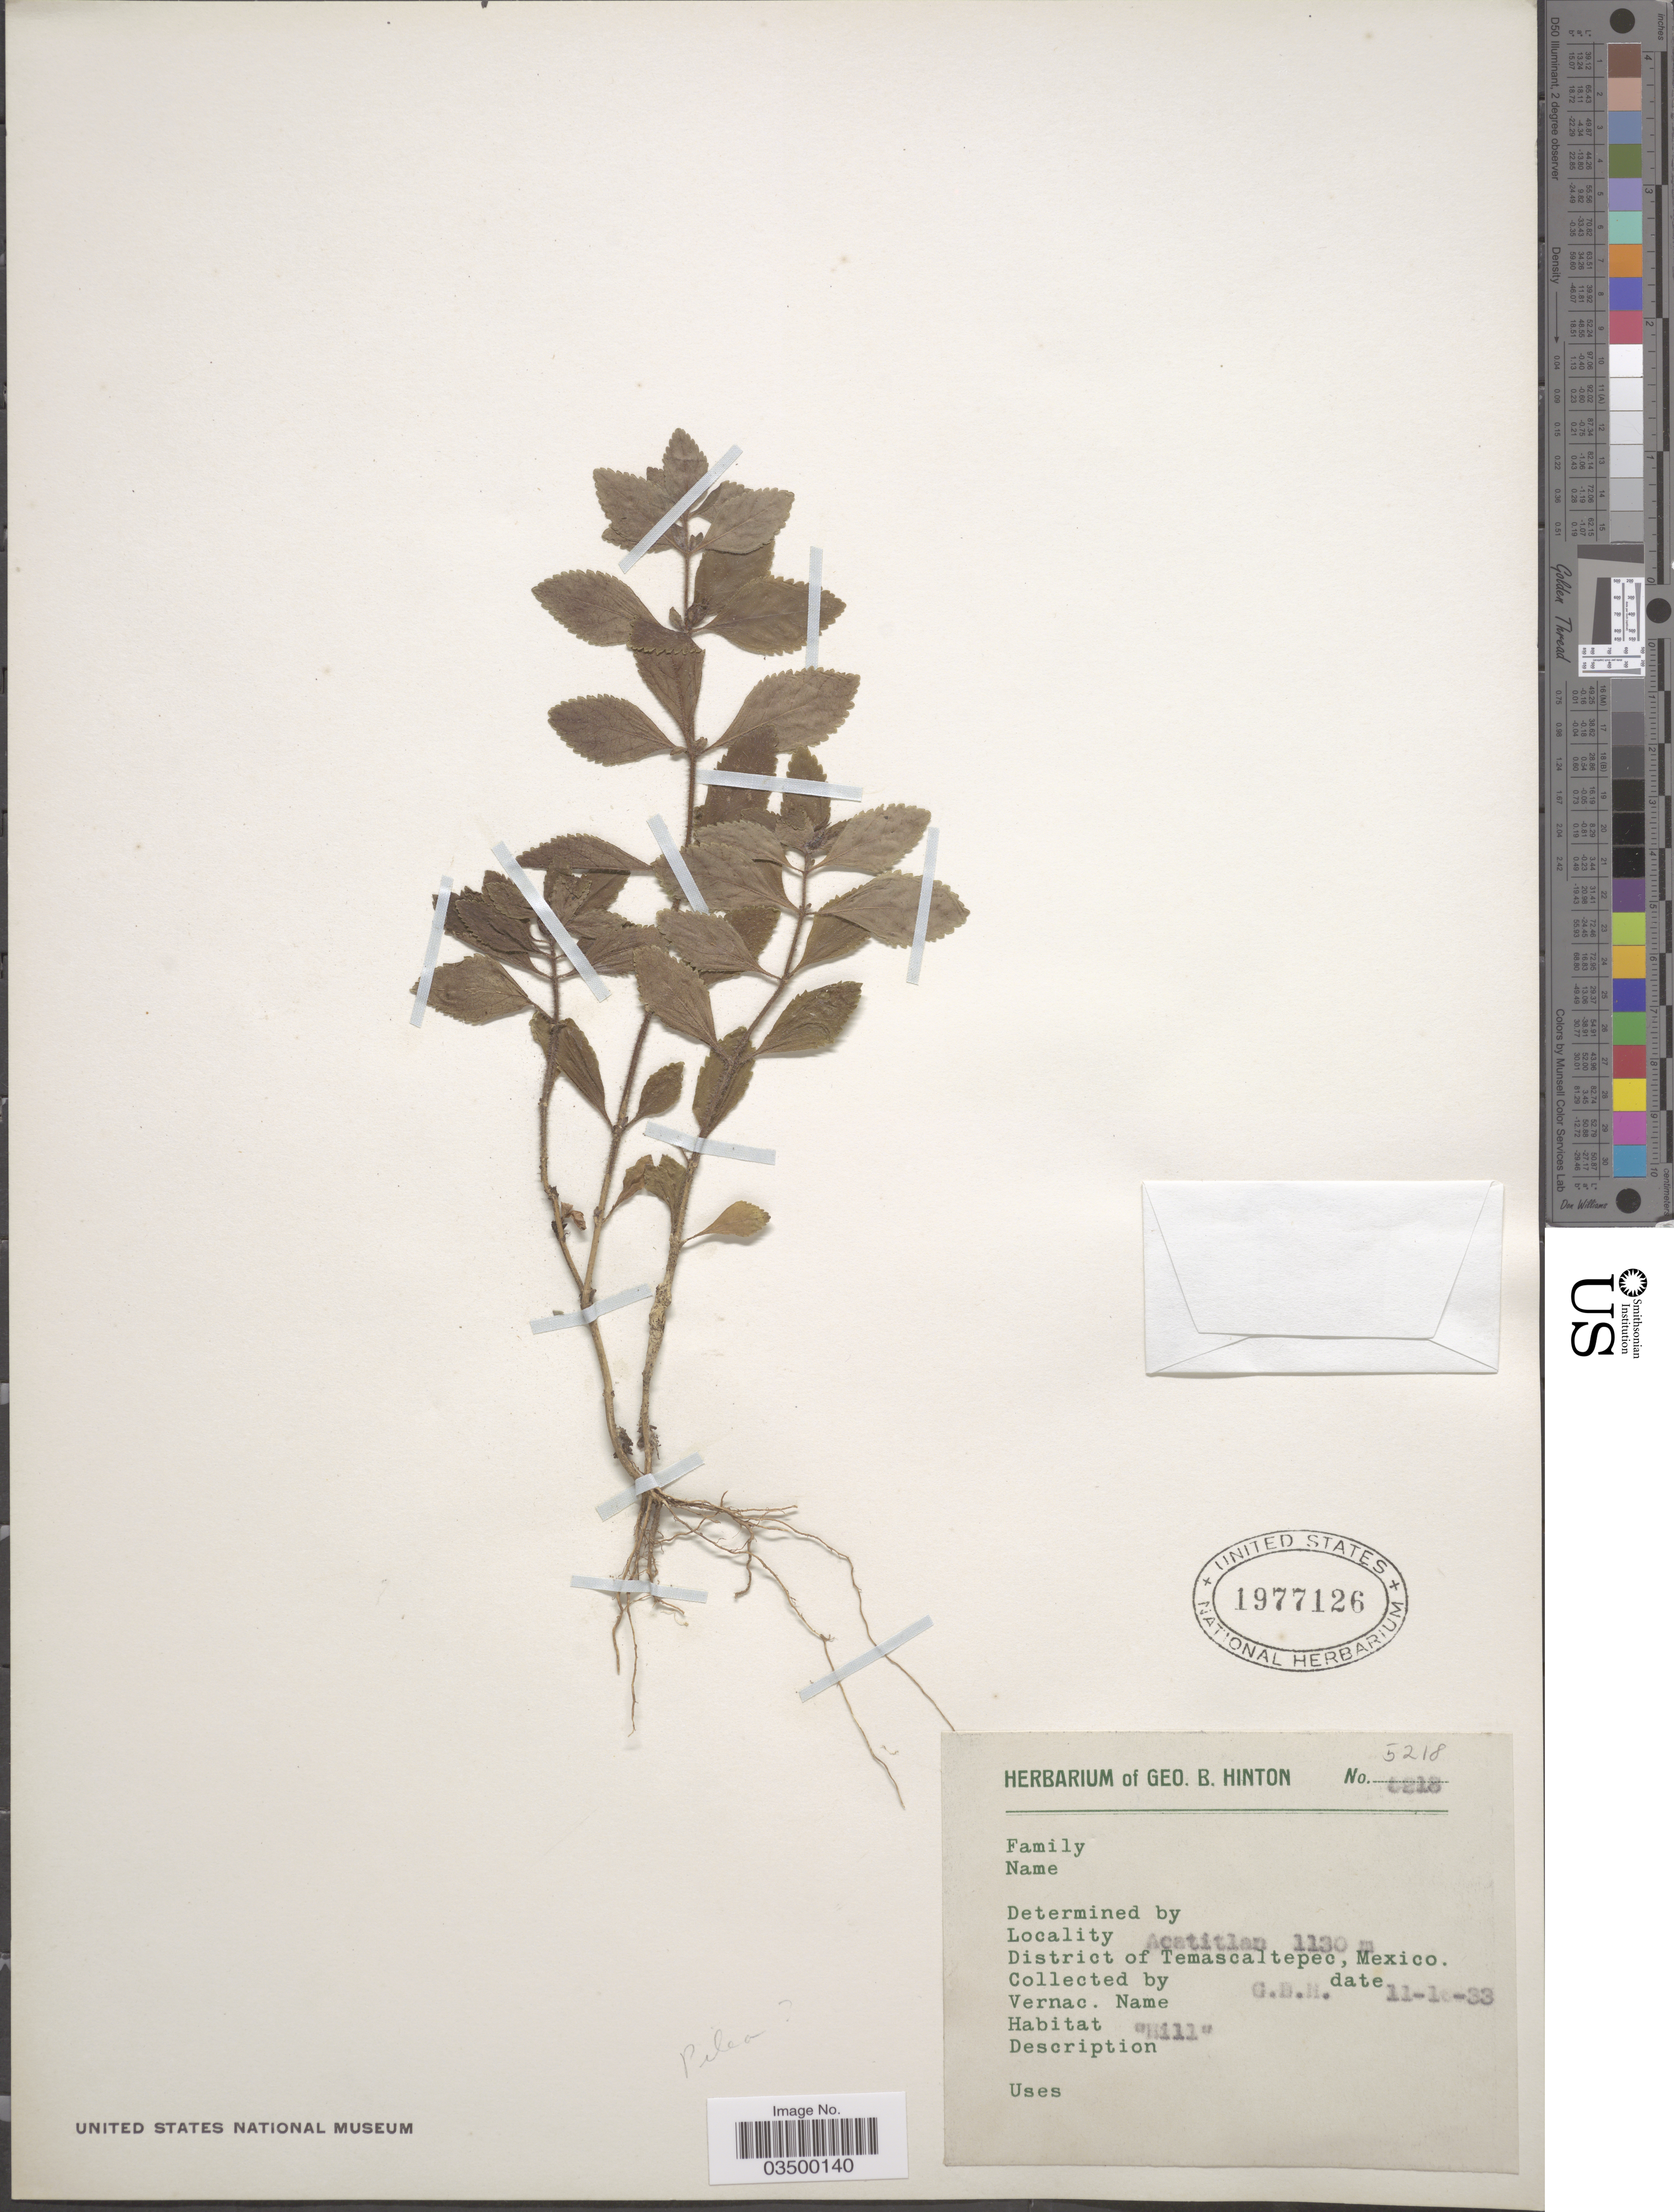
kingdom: Plantae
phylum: Tracheophyta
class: Magnoliopsida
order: Rosales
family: Urticaceae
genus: Pilea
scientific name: Pilea sp.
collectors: G. B. Hinton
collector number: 5218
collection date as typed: Transcribed d/m/y: 1/11/33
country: Mexico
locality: Acatitlan. District of Temascaltepec.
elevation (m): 1130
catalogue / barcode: US 1977126